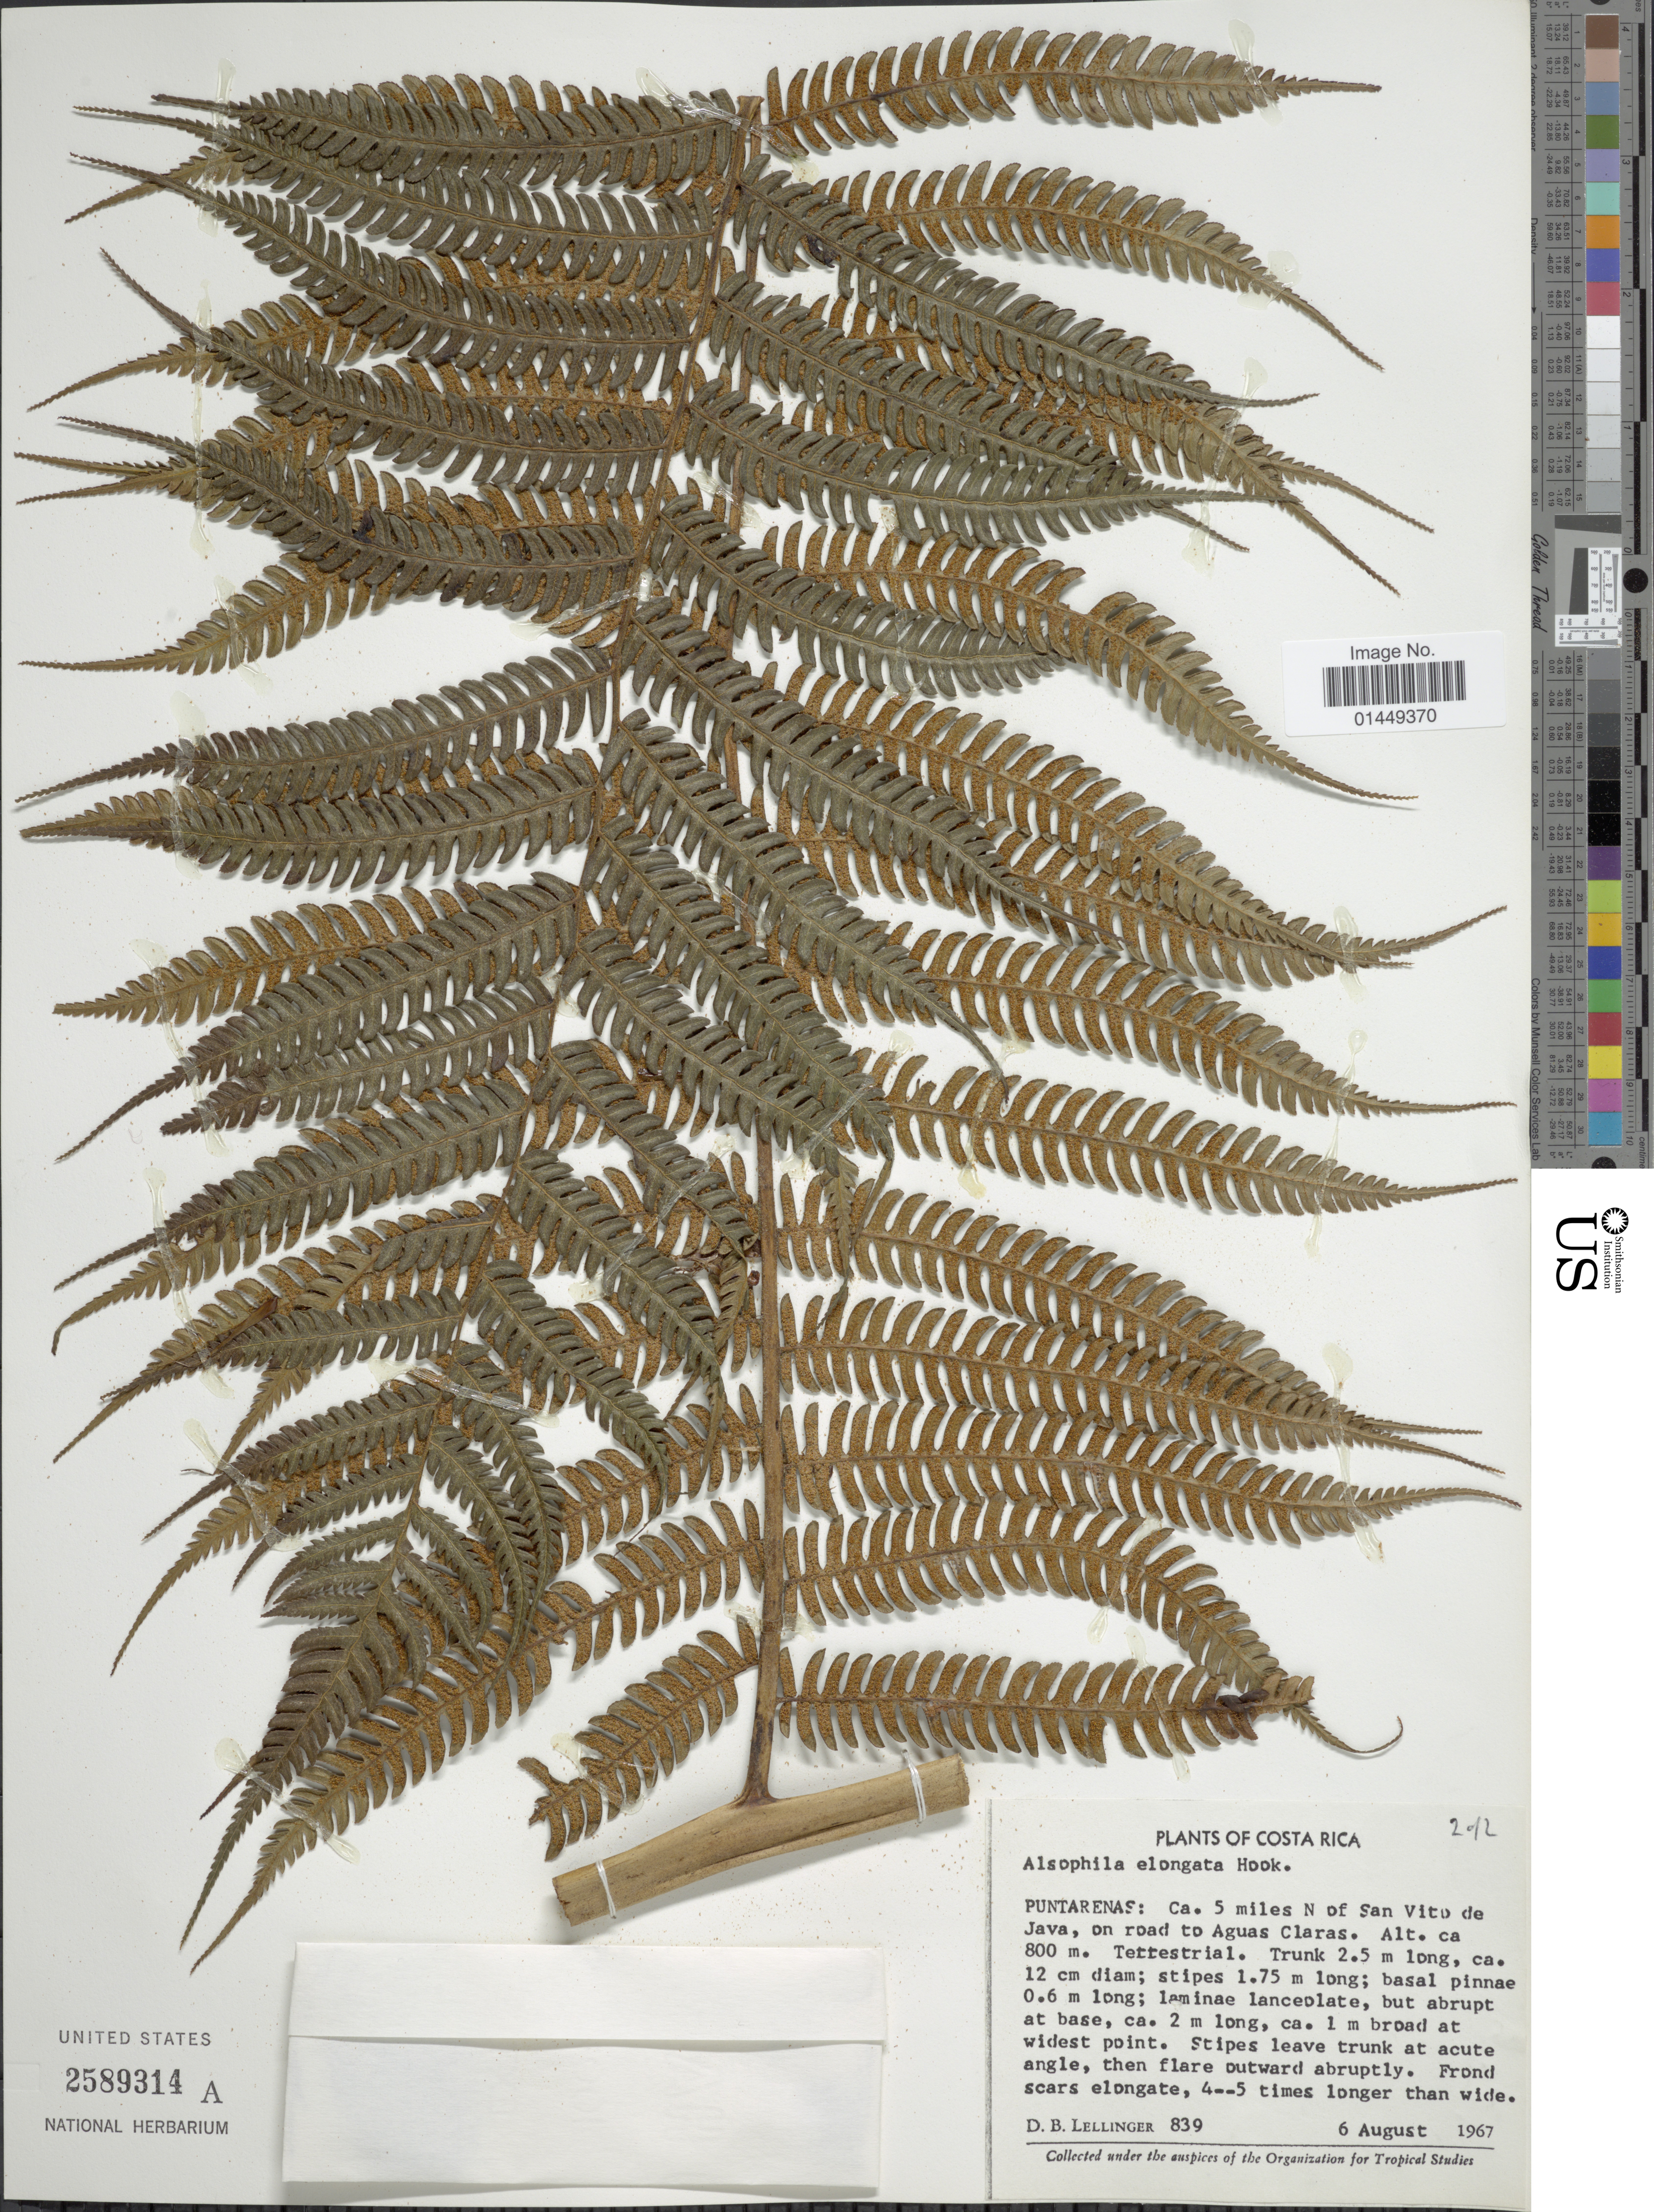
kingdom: Plantae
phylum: Tracheophyta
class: Polypodiopsida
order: Cyatheales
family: Cyatheaceae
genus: Cyathea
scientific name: Cyathea poeppigii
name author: (Hook.) Domin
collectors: D. B. Lellinger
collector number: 839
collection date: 1967-08-06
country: Costa Rica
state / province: Puntarenas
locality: Puntarenas: Ca. 5 miles N of San Vito de Java, on road to Aguas Claras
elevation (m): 800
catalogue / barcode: US 2589314A